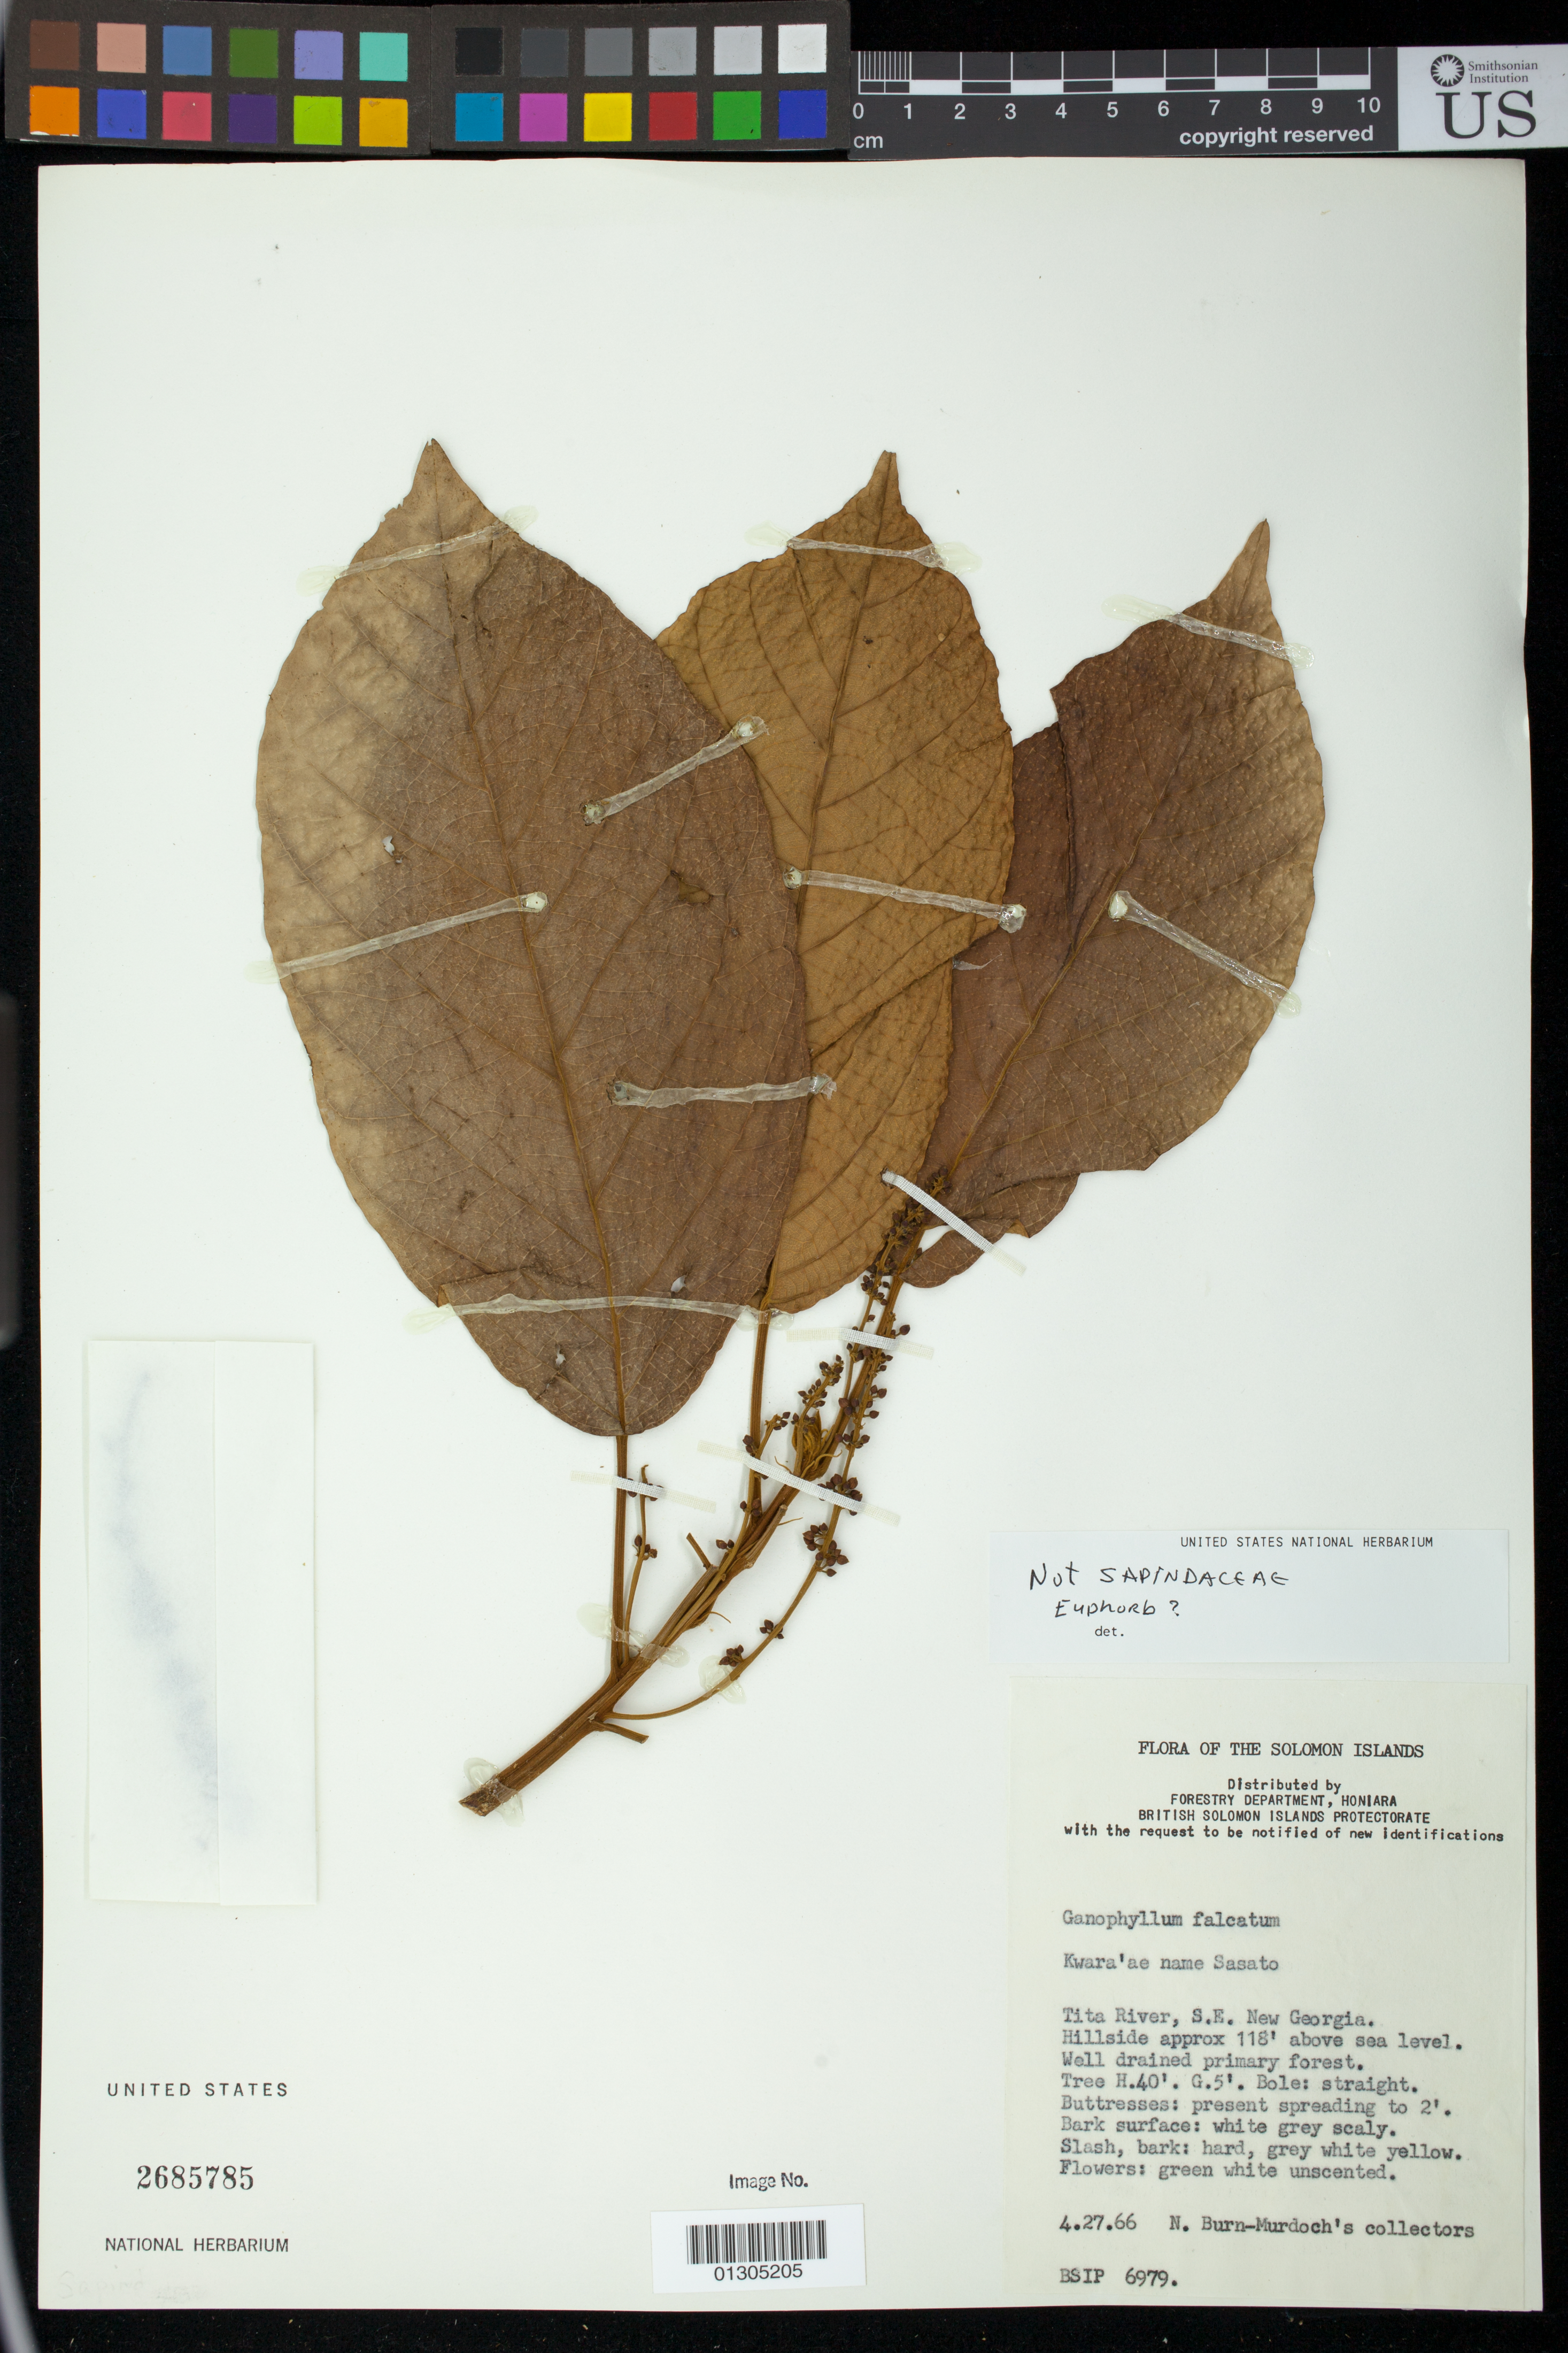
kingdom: Plantae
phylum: Tracheophyta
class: Magnoliopsida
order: Malpighiales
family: Euphorbiaceae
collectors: N. Burn-Murdoch's collectors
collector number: BSIP 6979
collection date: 1966-04-27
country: Solomon Islands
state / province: Solomon Islands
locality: Tita River, S.E. New Georgia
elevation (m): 36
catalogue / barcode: US 2685785